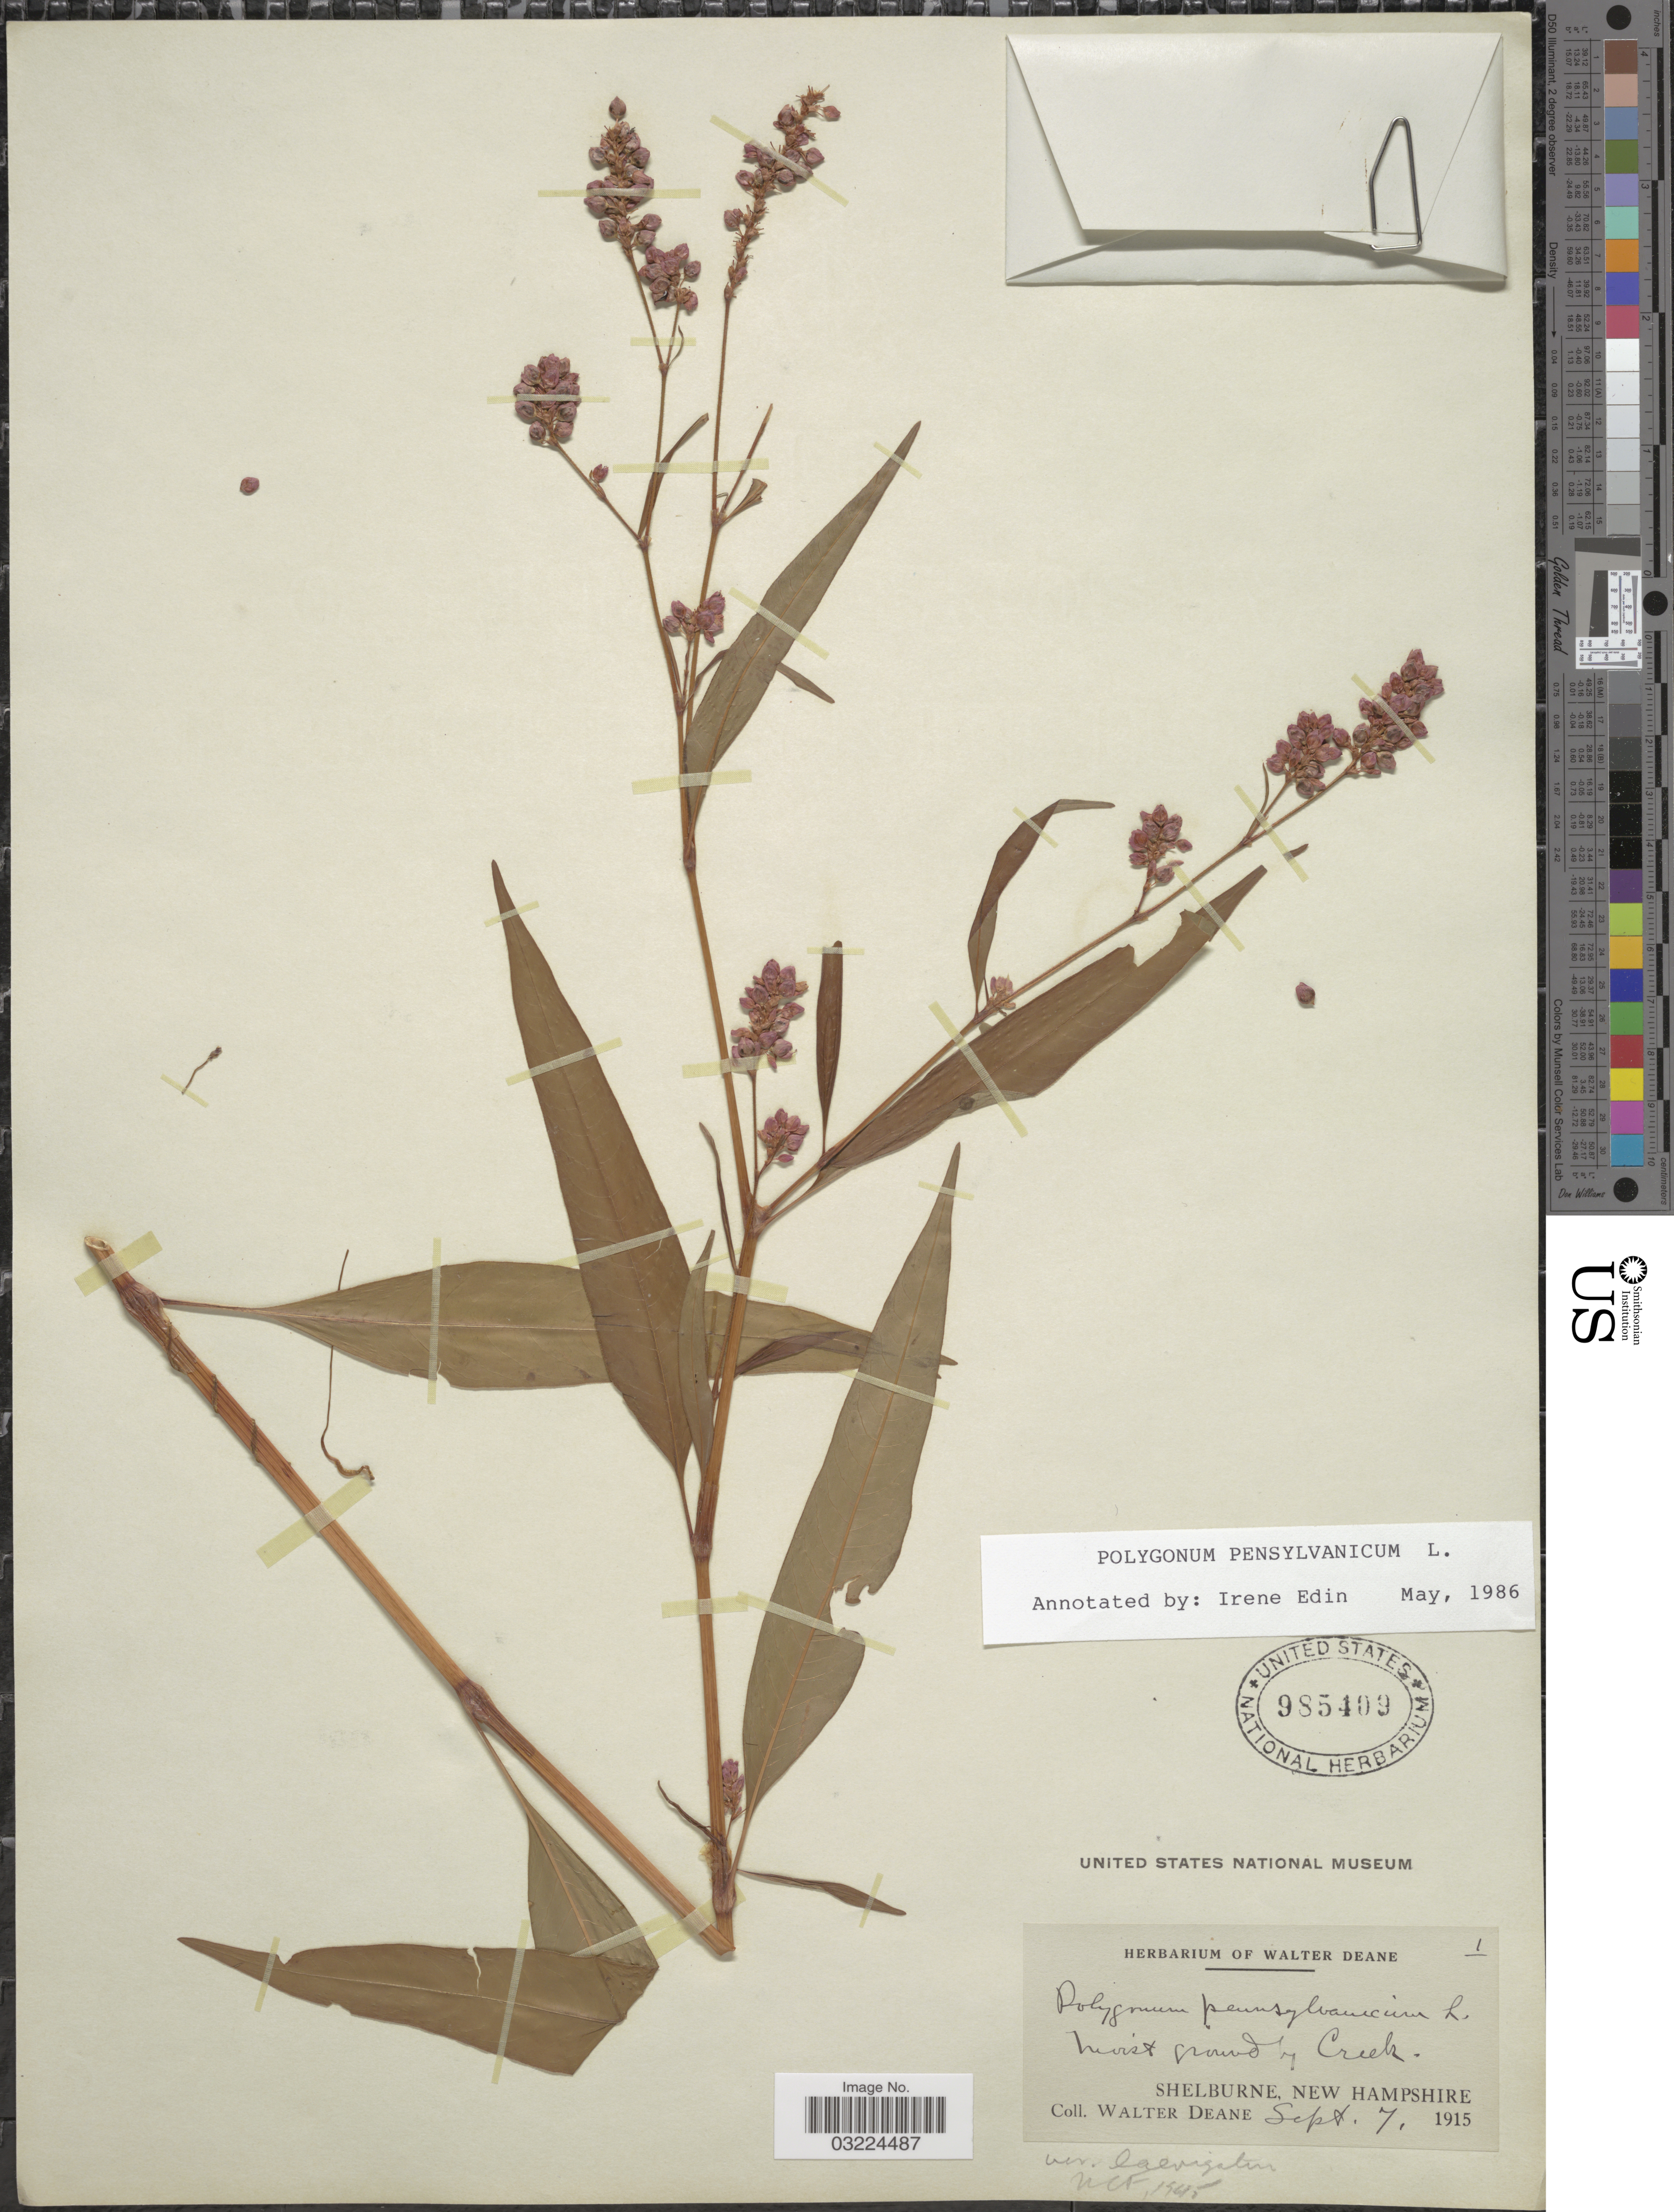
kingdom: Plantae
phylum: Tracheophyta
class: Magnoliopsida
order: Caryophyllales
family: Polygonaceae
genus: Persicaria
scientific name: Persicaria pensylvanica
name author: (L.) M. Gómez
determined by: Atha, D. E.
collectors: W. Deane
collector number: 1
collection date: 1915-09-07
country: United States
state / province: New Hampshire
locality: Moist ground by Creek. Shelburne, New Hampshire.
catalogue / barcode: US 985409